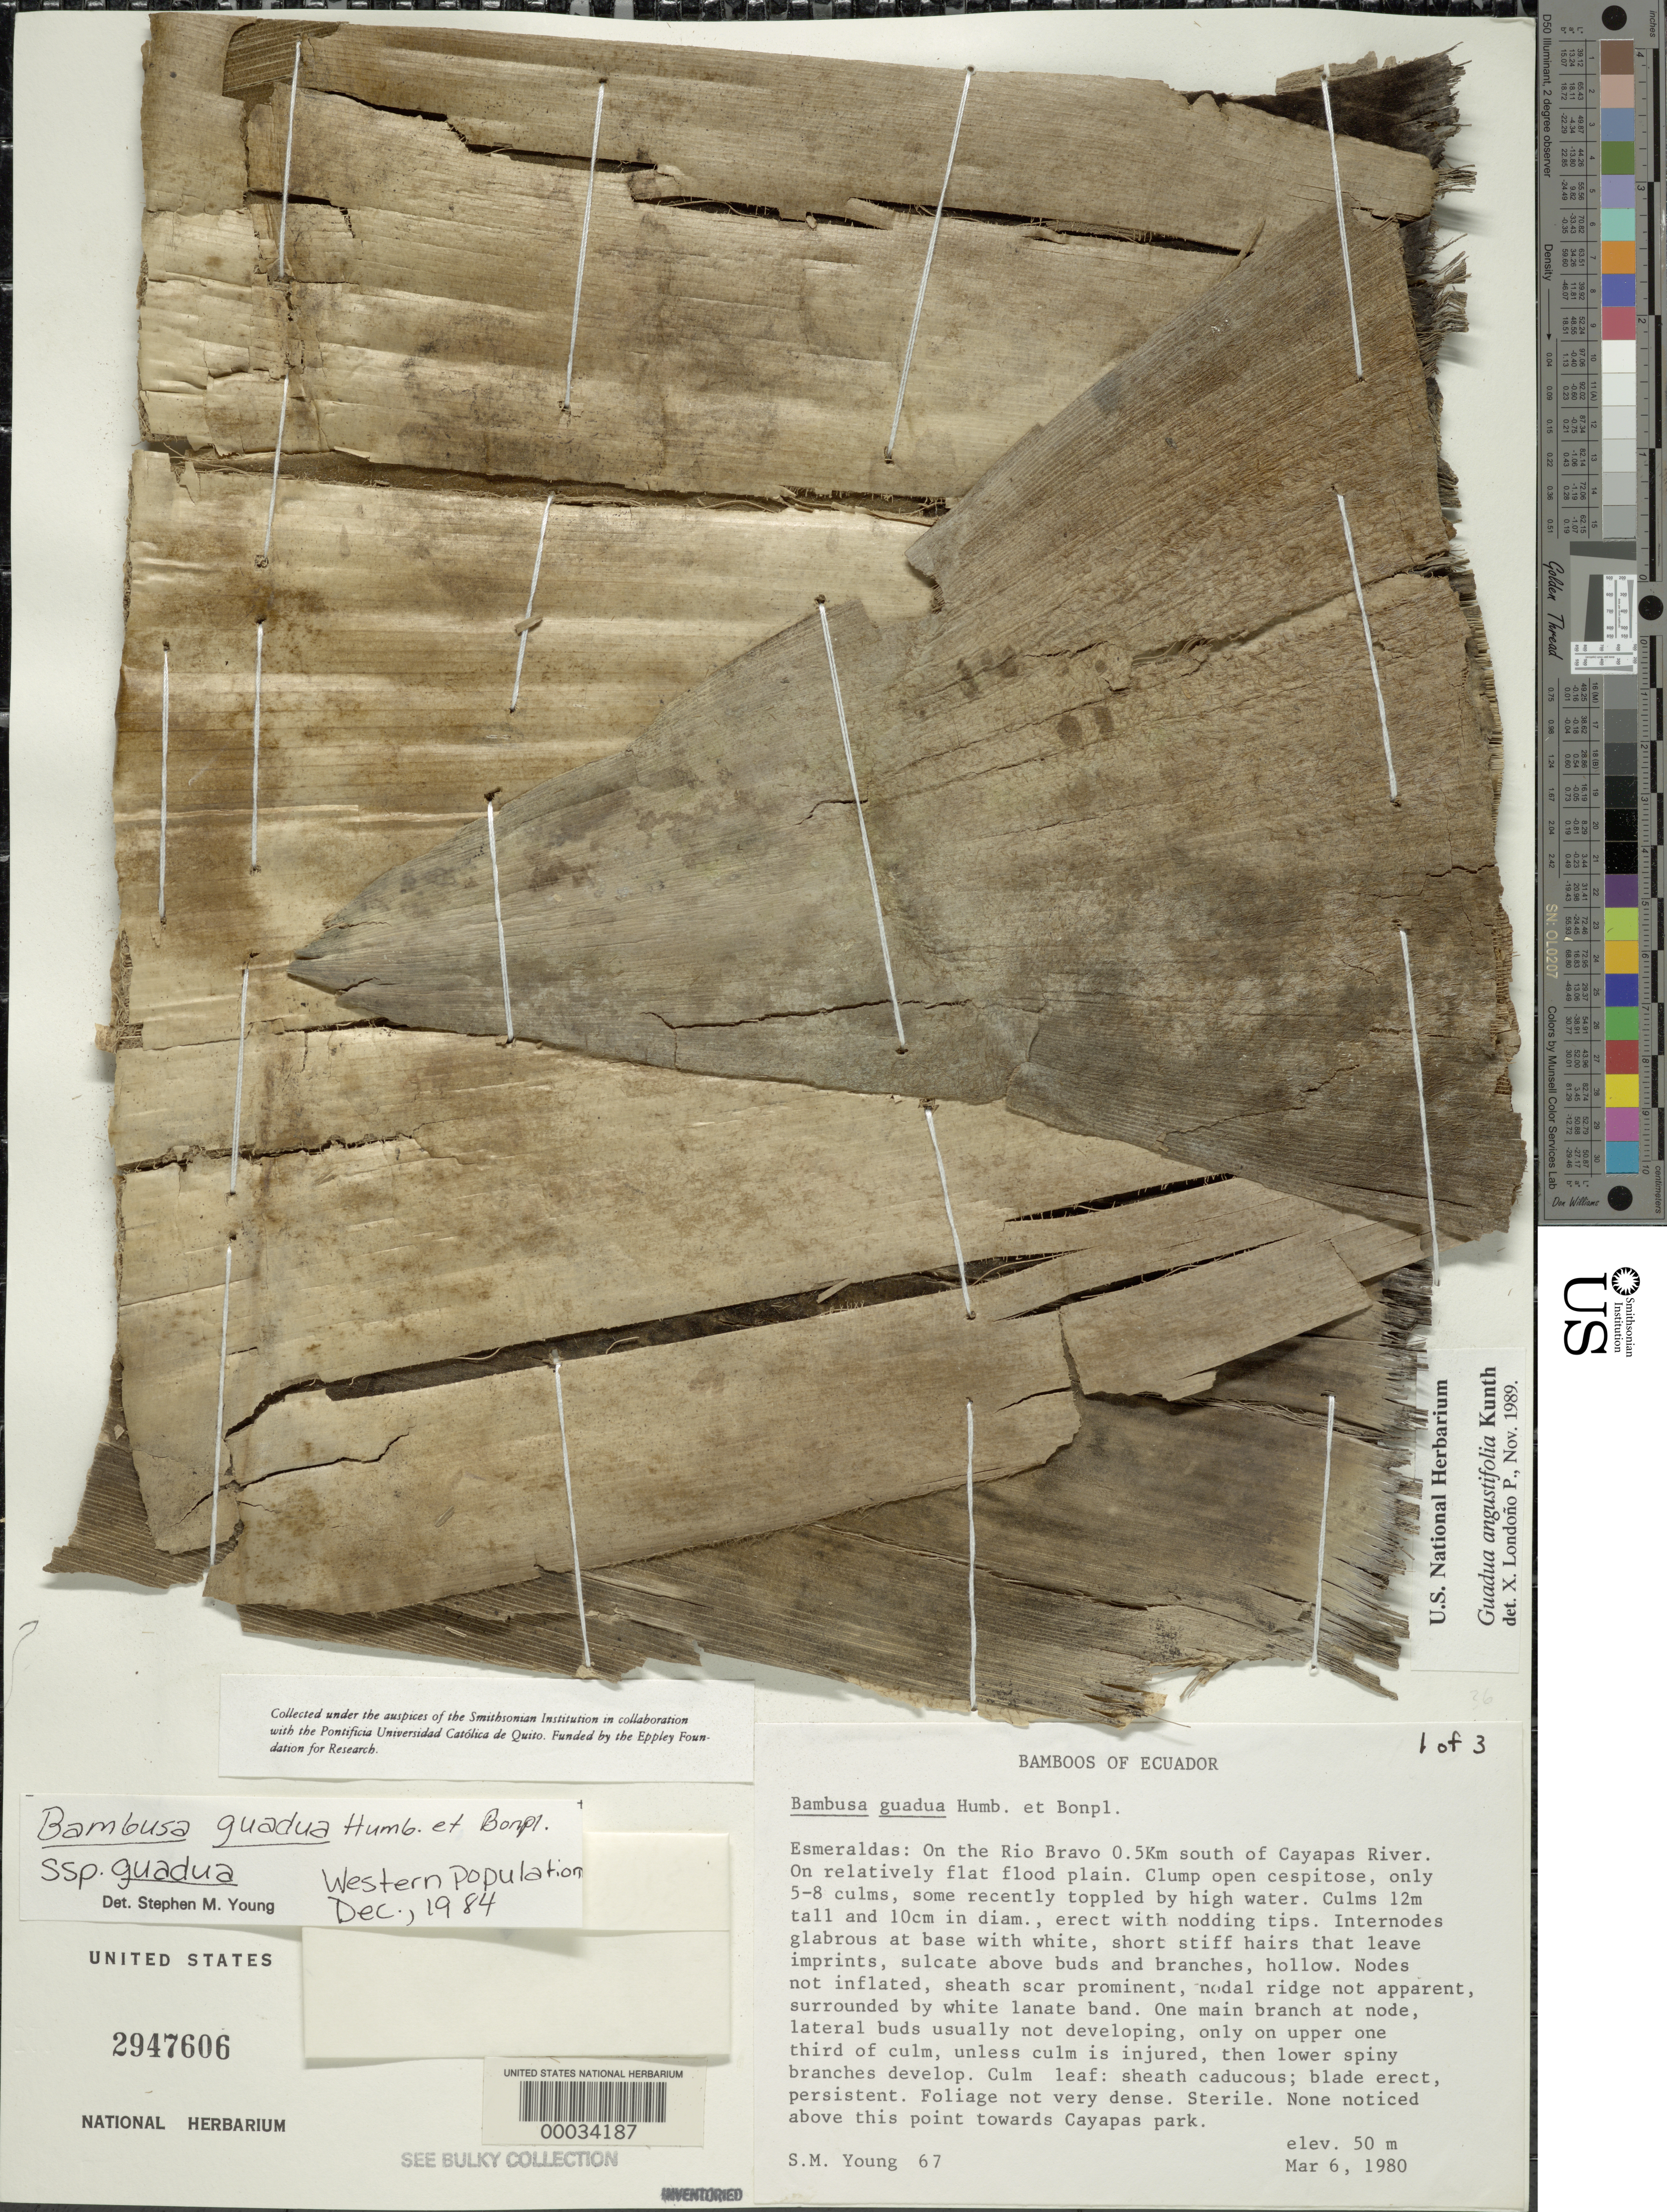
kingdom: Plantae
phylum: Tracheophyta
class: Liliopsida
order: Poales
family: Poaceae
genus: Guadua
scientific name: Guadua angustifolia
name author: Kunth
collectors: S. Young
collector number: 67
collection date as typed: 06 Mar 1980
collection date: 1980-03-06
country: Ecuador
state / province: Esmeraldas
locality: Rio Bravo, Cayapas River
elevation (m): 50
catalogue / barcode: US 2947606